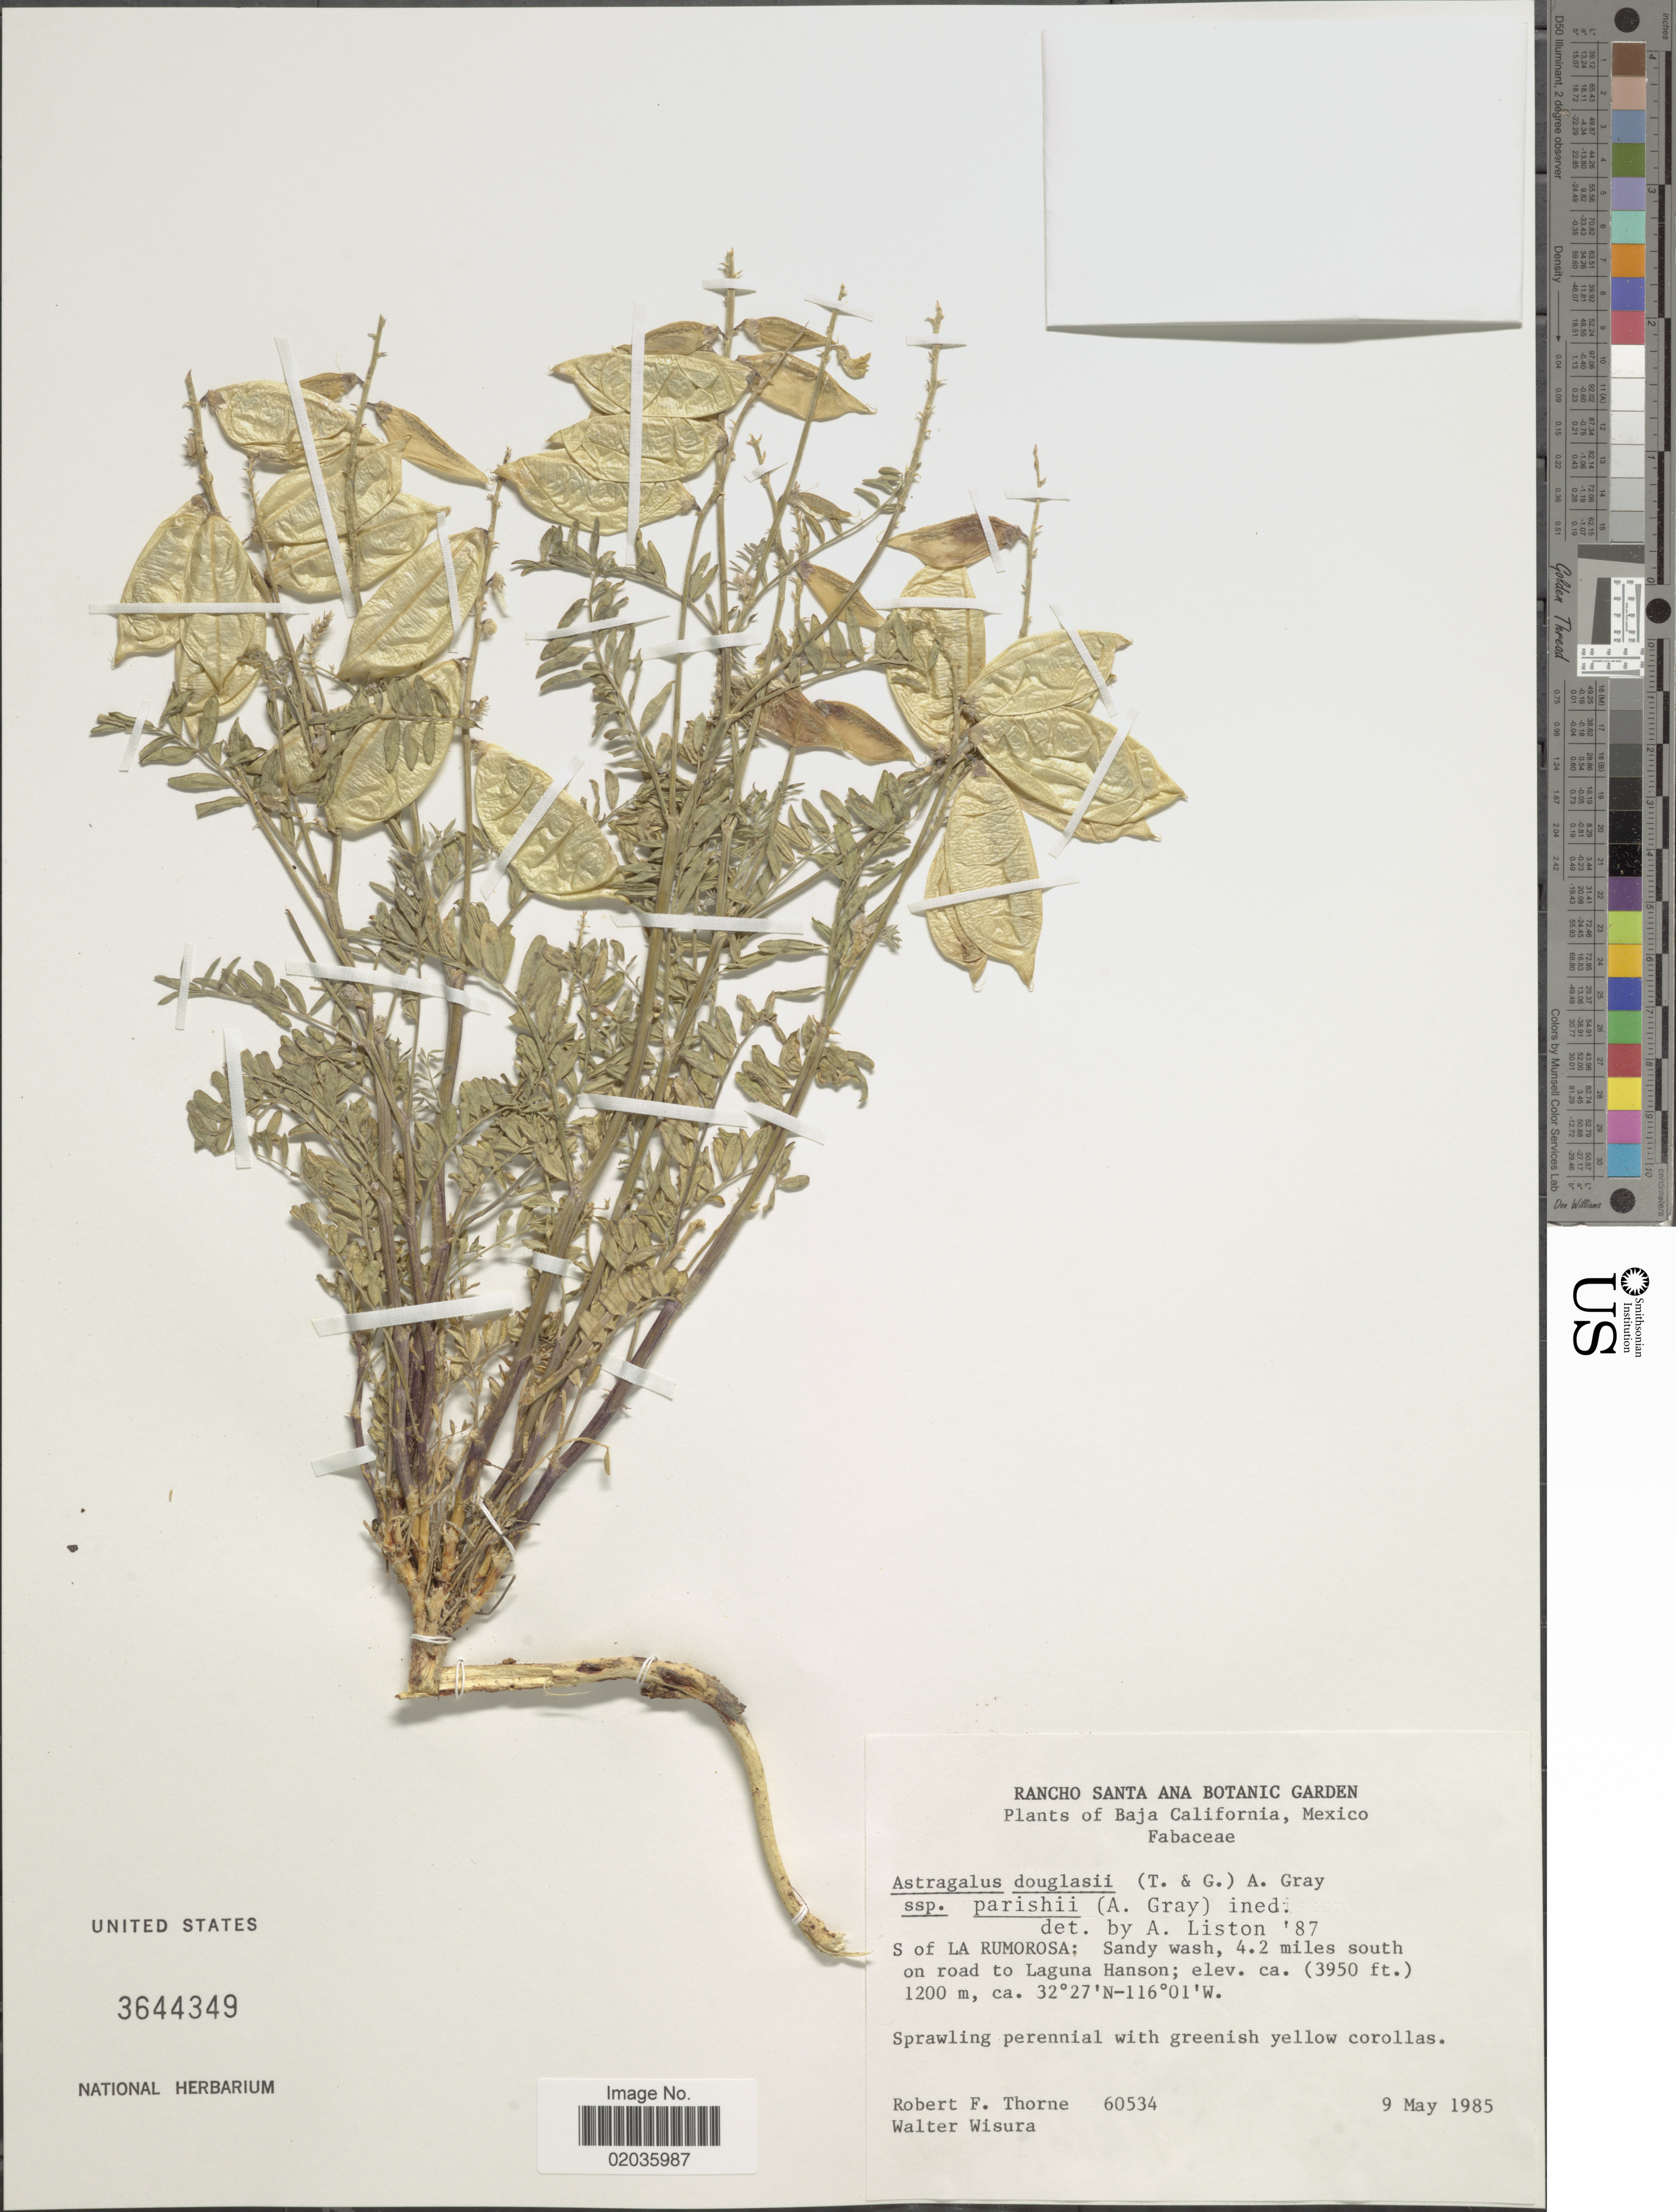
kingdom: Plantae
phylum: Tracheophyta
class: Magnoliopsida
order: Fabales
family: Fabaceae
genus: Astragalus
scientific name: Astragalus douglasii var. parishii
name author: (A. Gray) M.E. Jones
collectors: R. F. Thorne & W. Wisura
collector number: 60534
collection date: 1985-05-09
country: Mexico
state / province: Baja California Norte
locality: Baja California, Mexico. S of La Rumorosa: 4. 2 miles south on road to Laguna Hanson.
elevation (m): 1204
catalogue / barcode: US 3644349